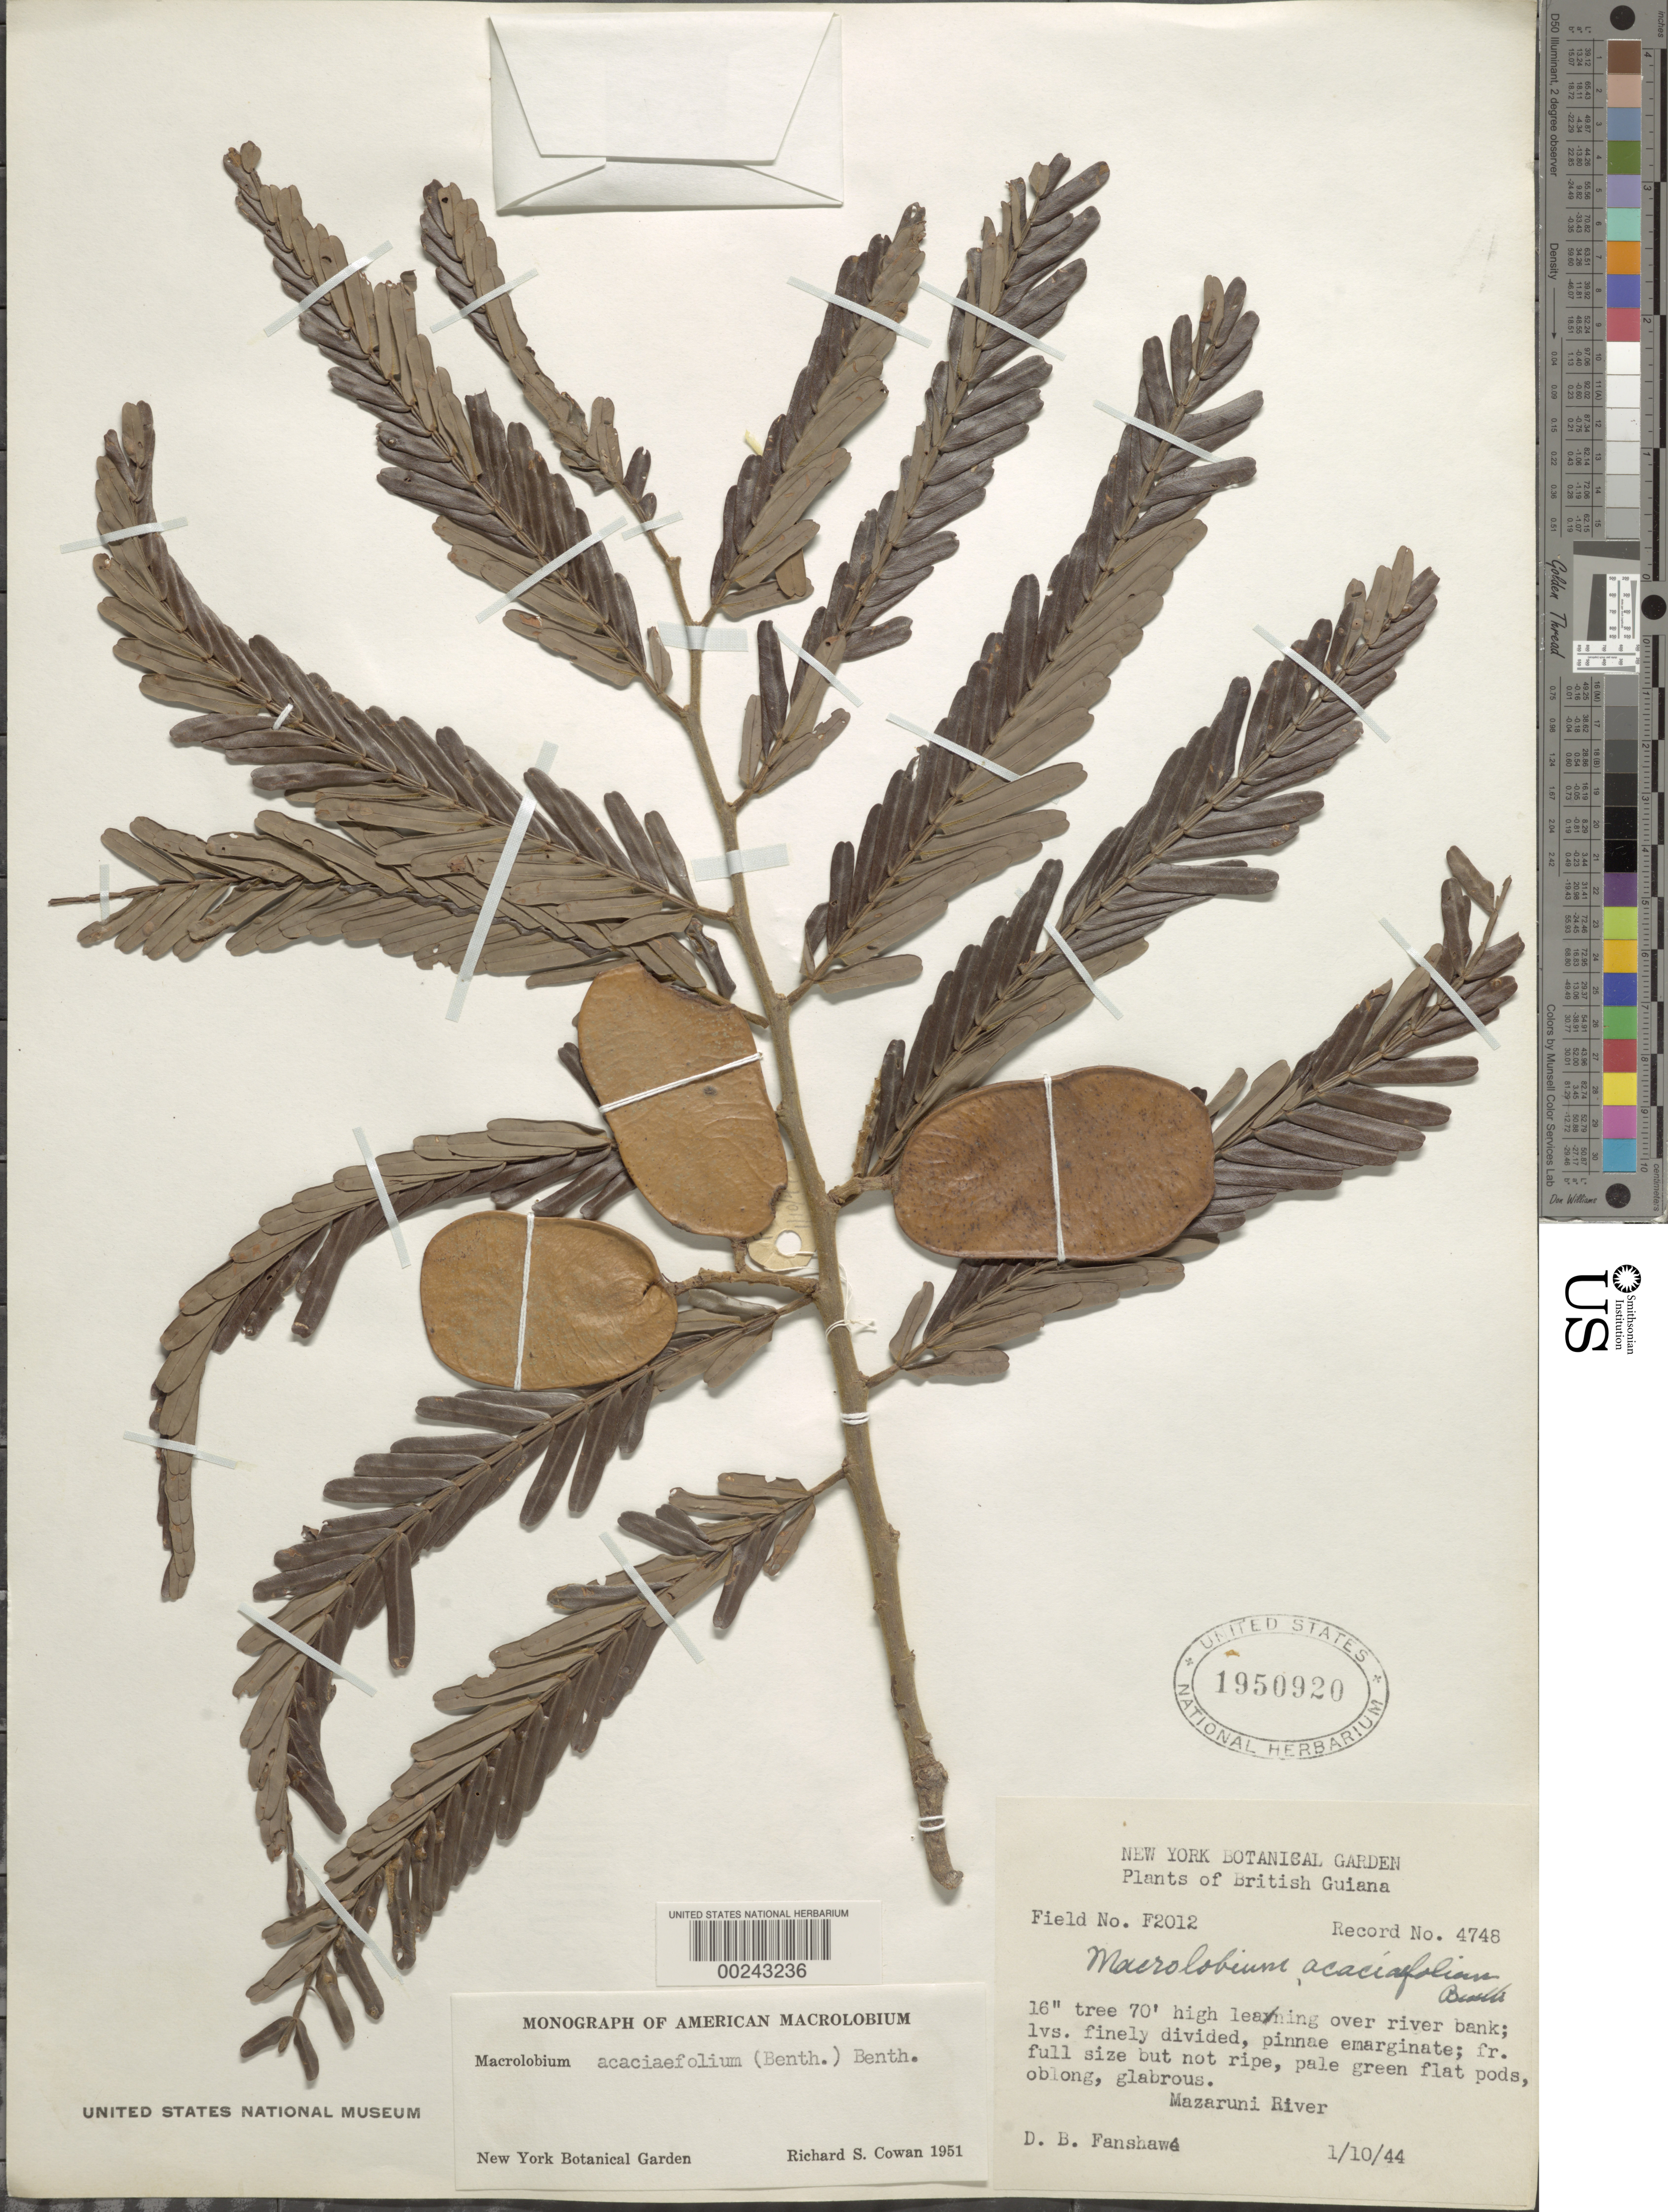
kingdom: Plantae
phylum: Tracheophyta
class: Magnoliopsida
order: Fabales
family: Fabaceae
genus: Macrolobium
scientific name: Macrolobium acaciifolium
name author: (Benth.) Benth.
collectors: D. B. Fanshawe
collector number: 4748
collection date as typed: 10 Jan 1944 or 01 Oct 1944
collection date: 1944-01-10 or 1944-10-01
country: Guyana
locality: Mazaruni river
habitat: Leaning over river bank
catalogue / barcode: US 1950920